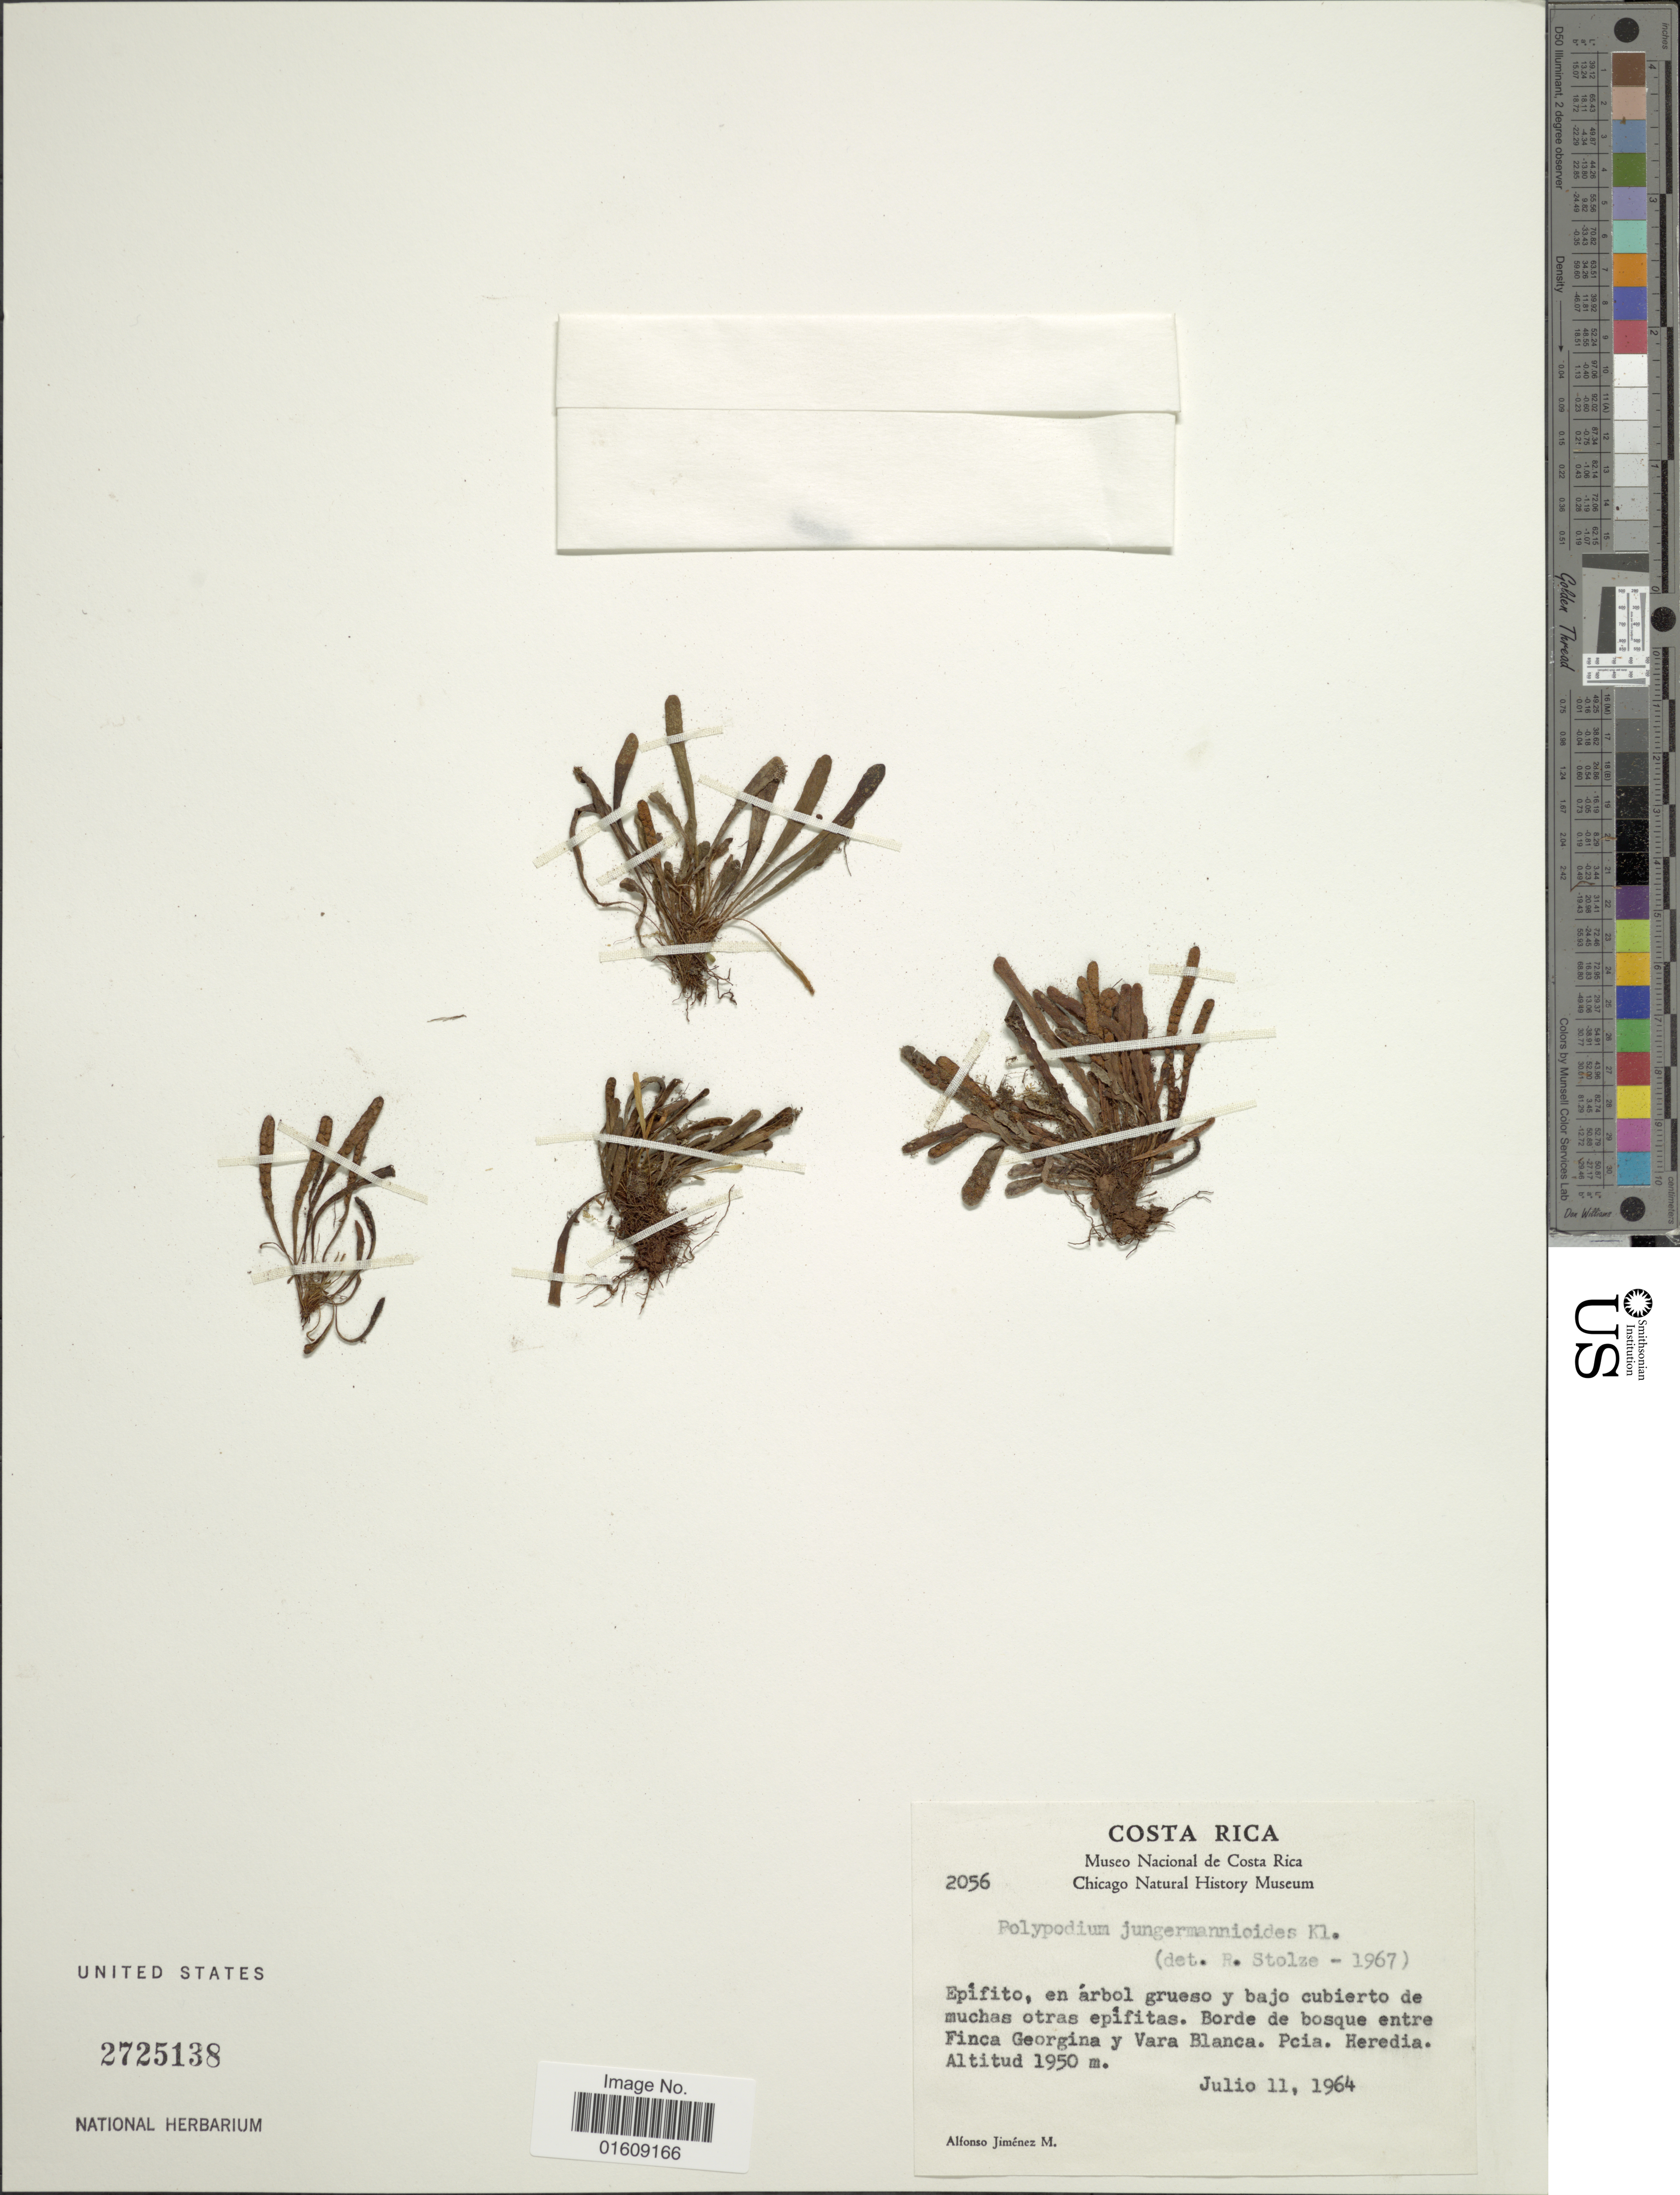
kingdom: Plantae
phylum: Tracheophyta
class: Polypodiopsida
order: Polypodiales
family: Polypodiaceae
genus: Ceradenia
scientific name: Ceradenia jungermannioides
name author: (Klotzsch) L.E. Bishop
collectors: A. Jimenez M.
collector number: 2056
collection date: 1964-07-11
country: Costa Rica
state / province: Heredia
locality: Costa Rica, Finca Georgina y Vara Blanca, Pcia. Heredia.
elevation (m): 1950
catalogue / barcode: US 2725138